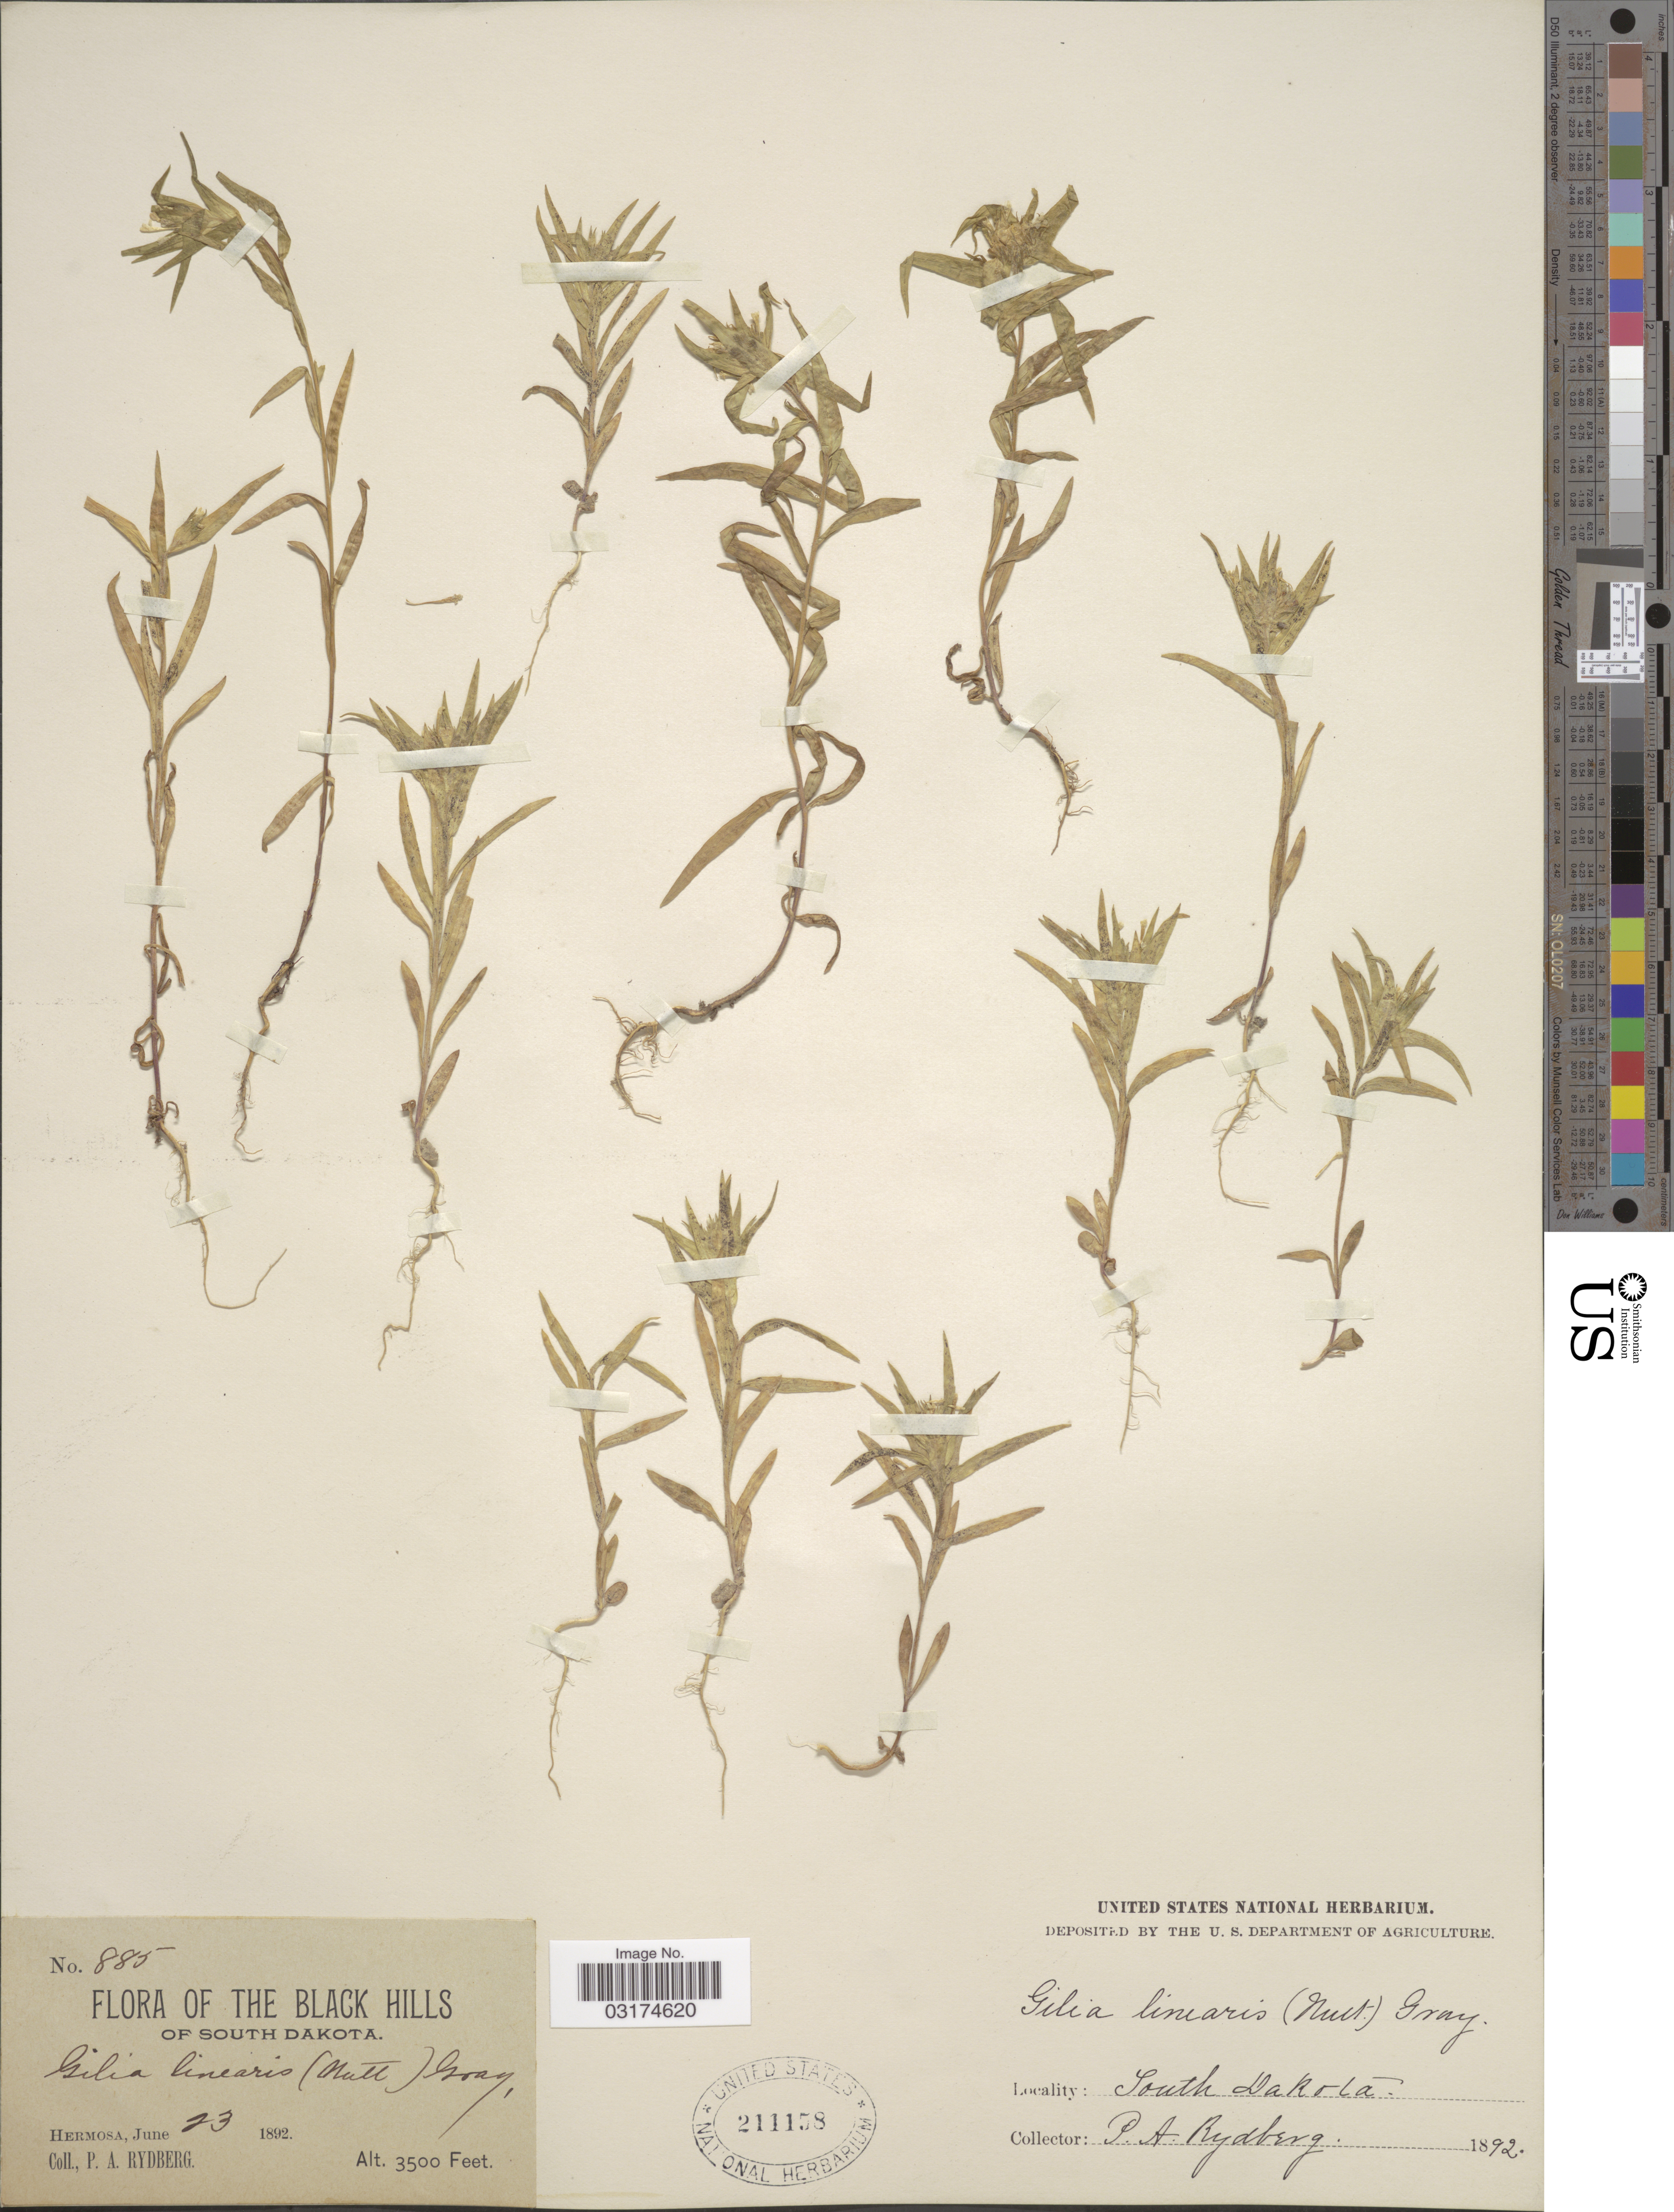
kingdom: Plantae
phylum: Tracheophyta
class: Magnoliopsida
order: Ericales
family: Polemoniaceae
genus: Collomia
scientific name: Collomia linearis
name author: Nutt.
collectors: P. A. Rydberg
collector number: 885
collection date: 1892-06-23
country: United States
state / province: South Dakota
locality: Hermosa. The Black Hills.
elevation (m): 1067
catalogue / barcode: US 211158